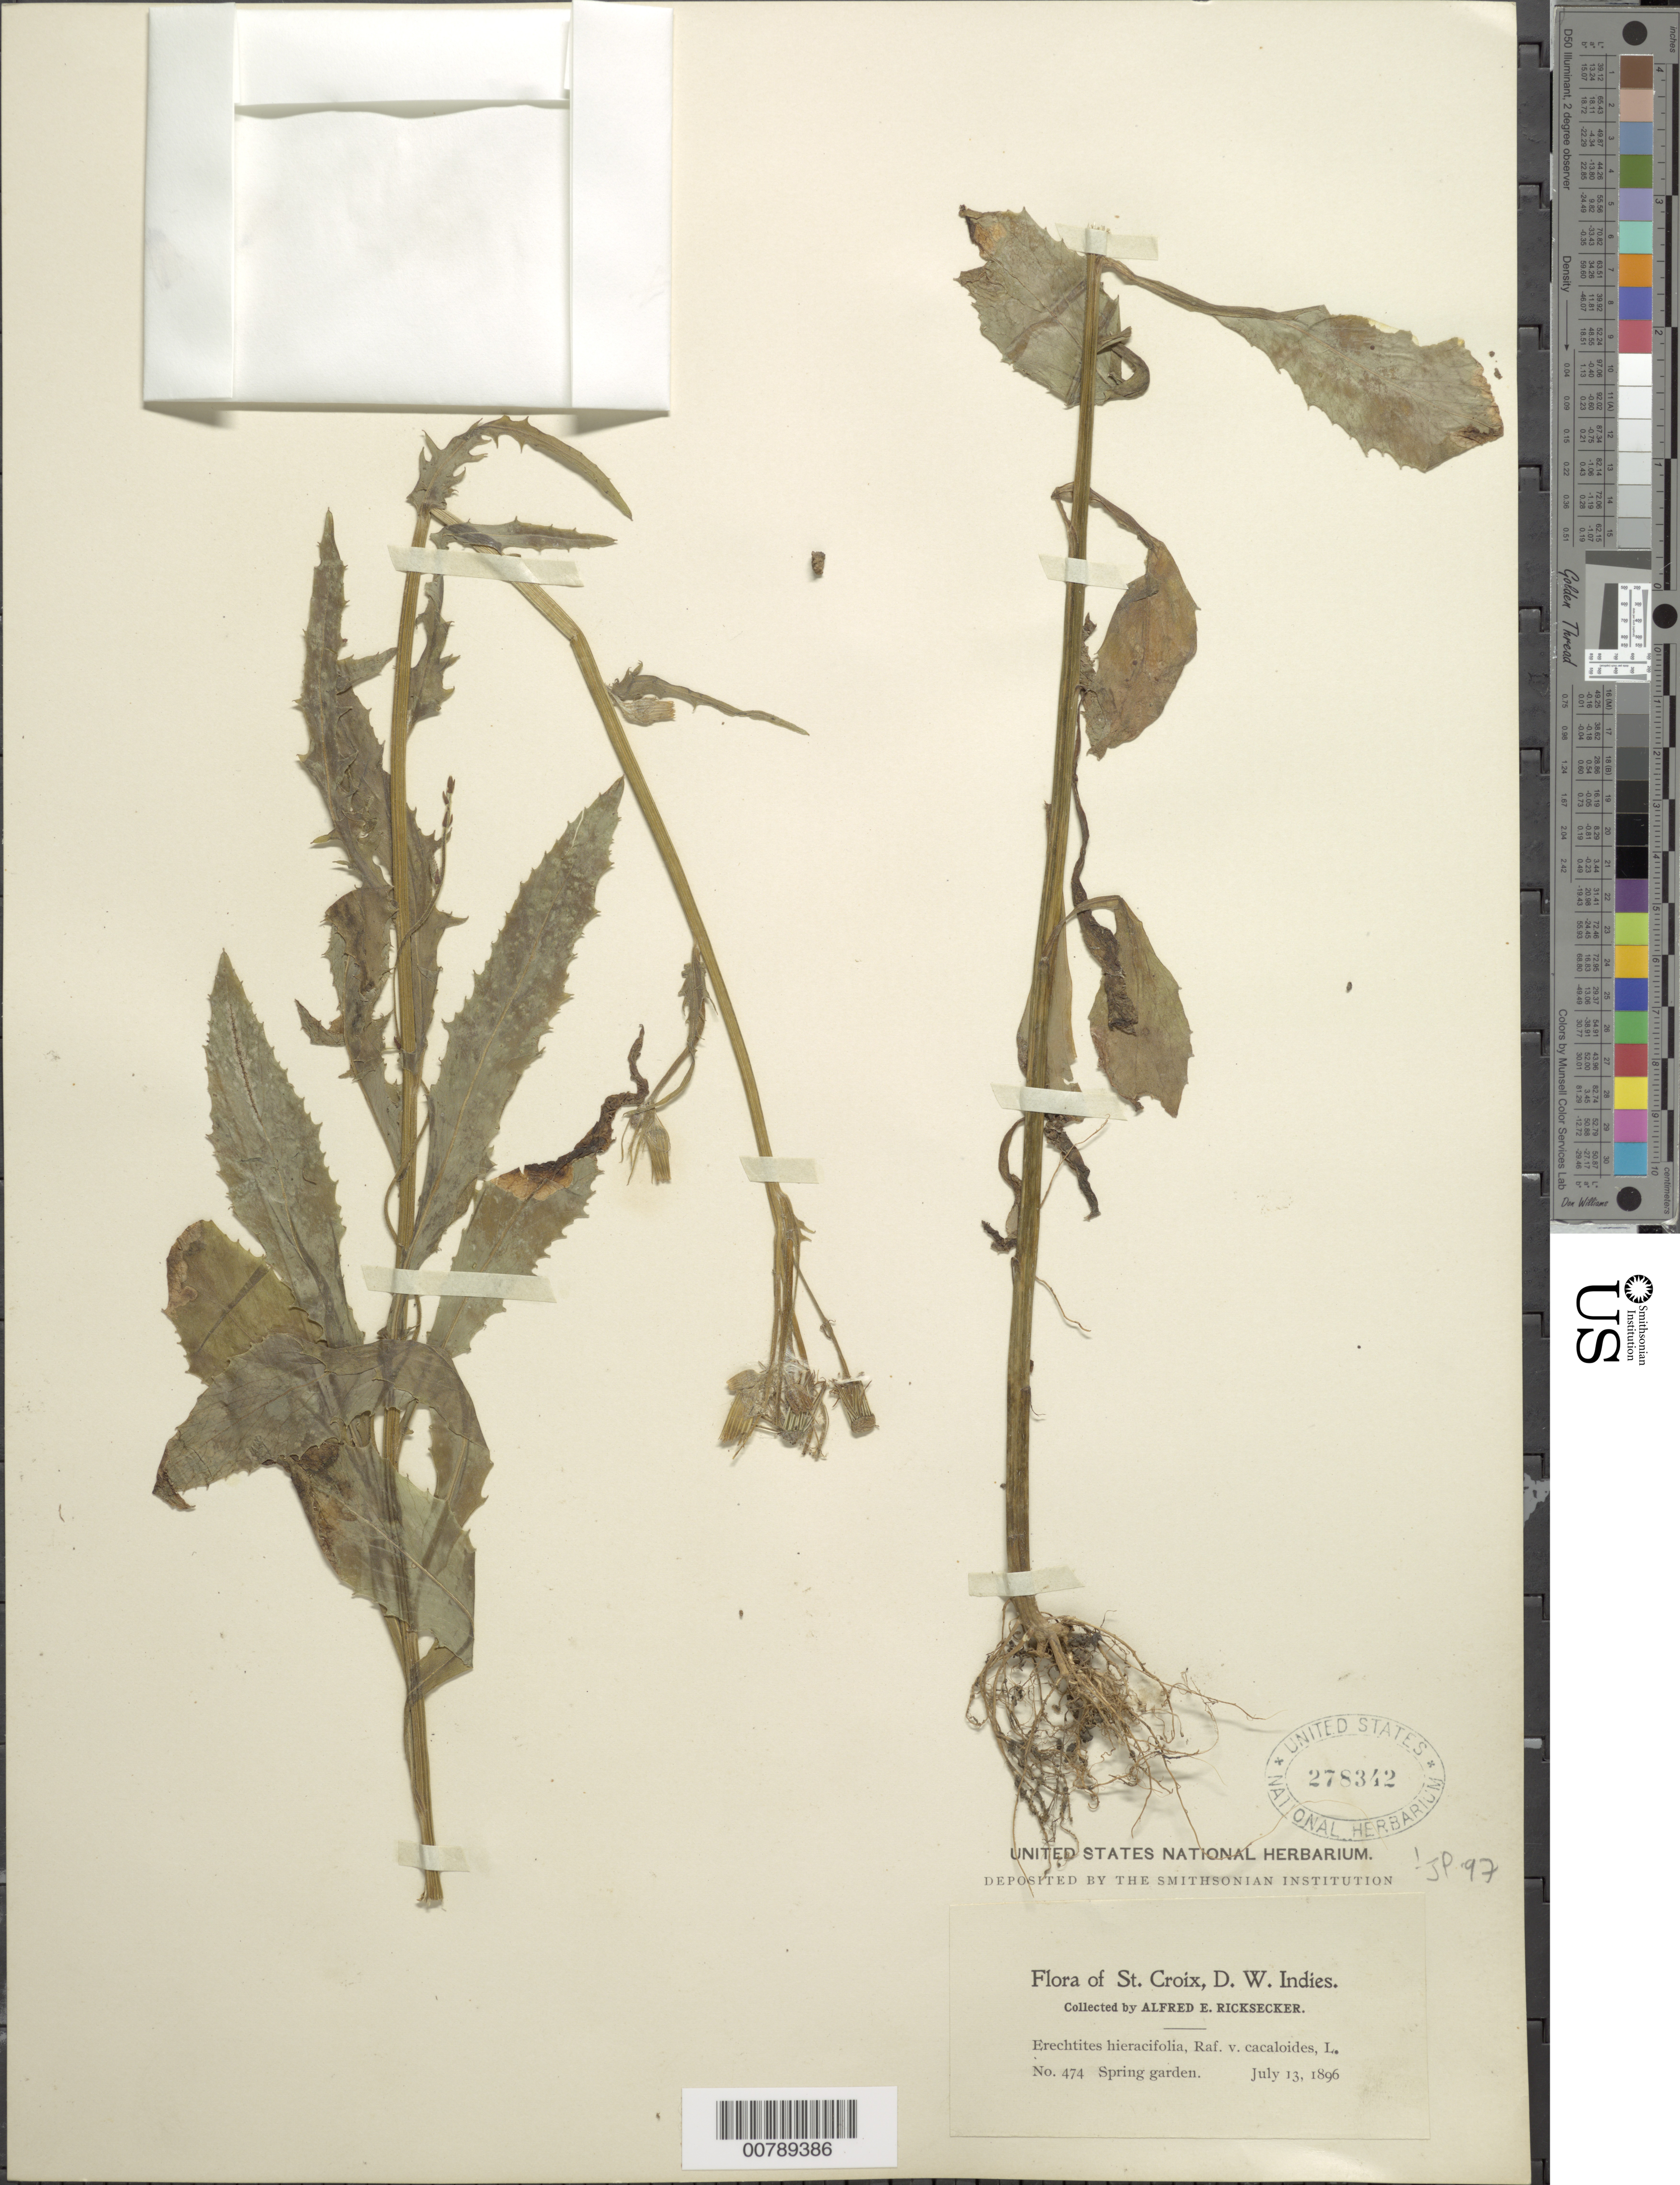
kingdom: Plantae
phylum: Tracheophyta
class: Magnoliopsida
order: Asterales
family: Asteraceae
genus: Erechtites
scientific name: Erechtites hieraciifolius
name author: (L.) Raf. ex DC.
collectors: A. E. Ricksecker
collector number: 474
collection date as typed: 13 Jul 1896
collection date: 1896-07-13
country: U.S. Virgin Islands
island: St. Croix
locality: Spring garden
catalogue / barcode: US 278342